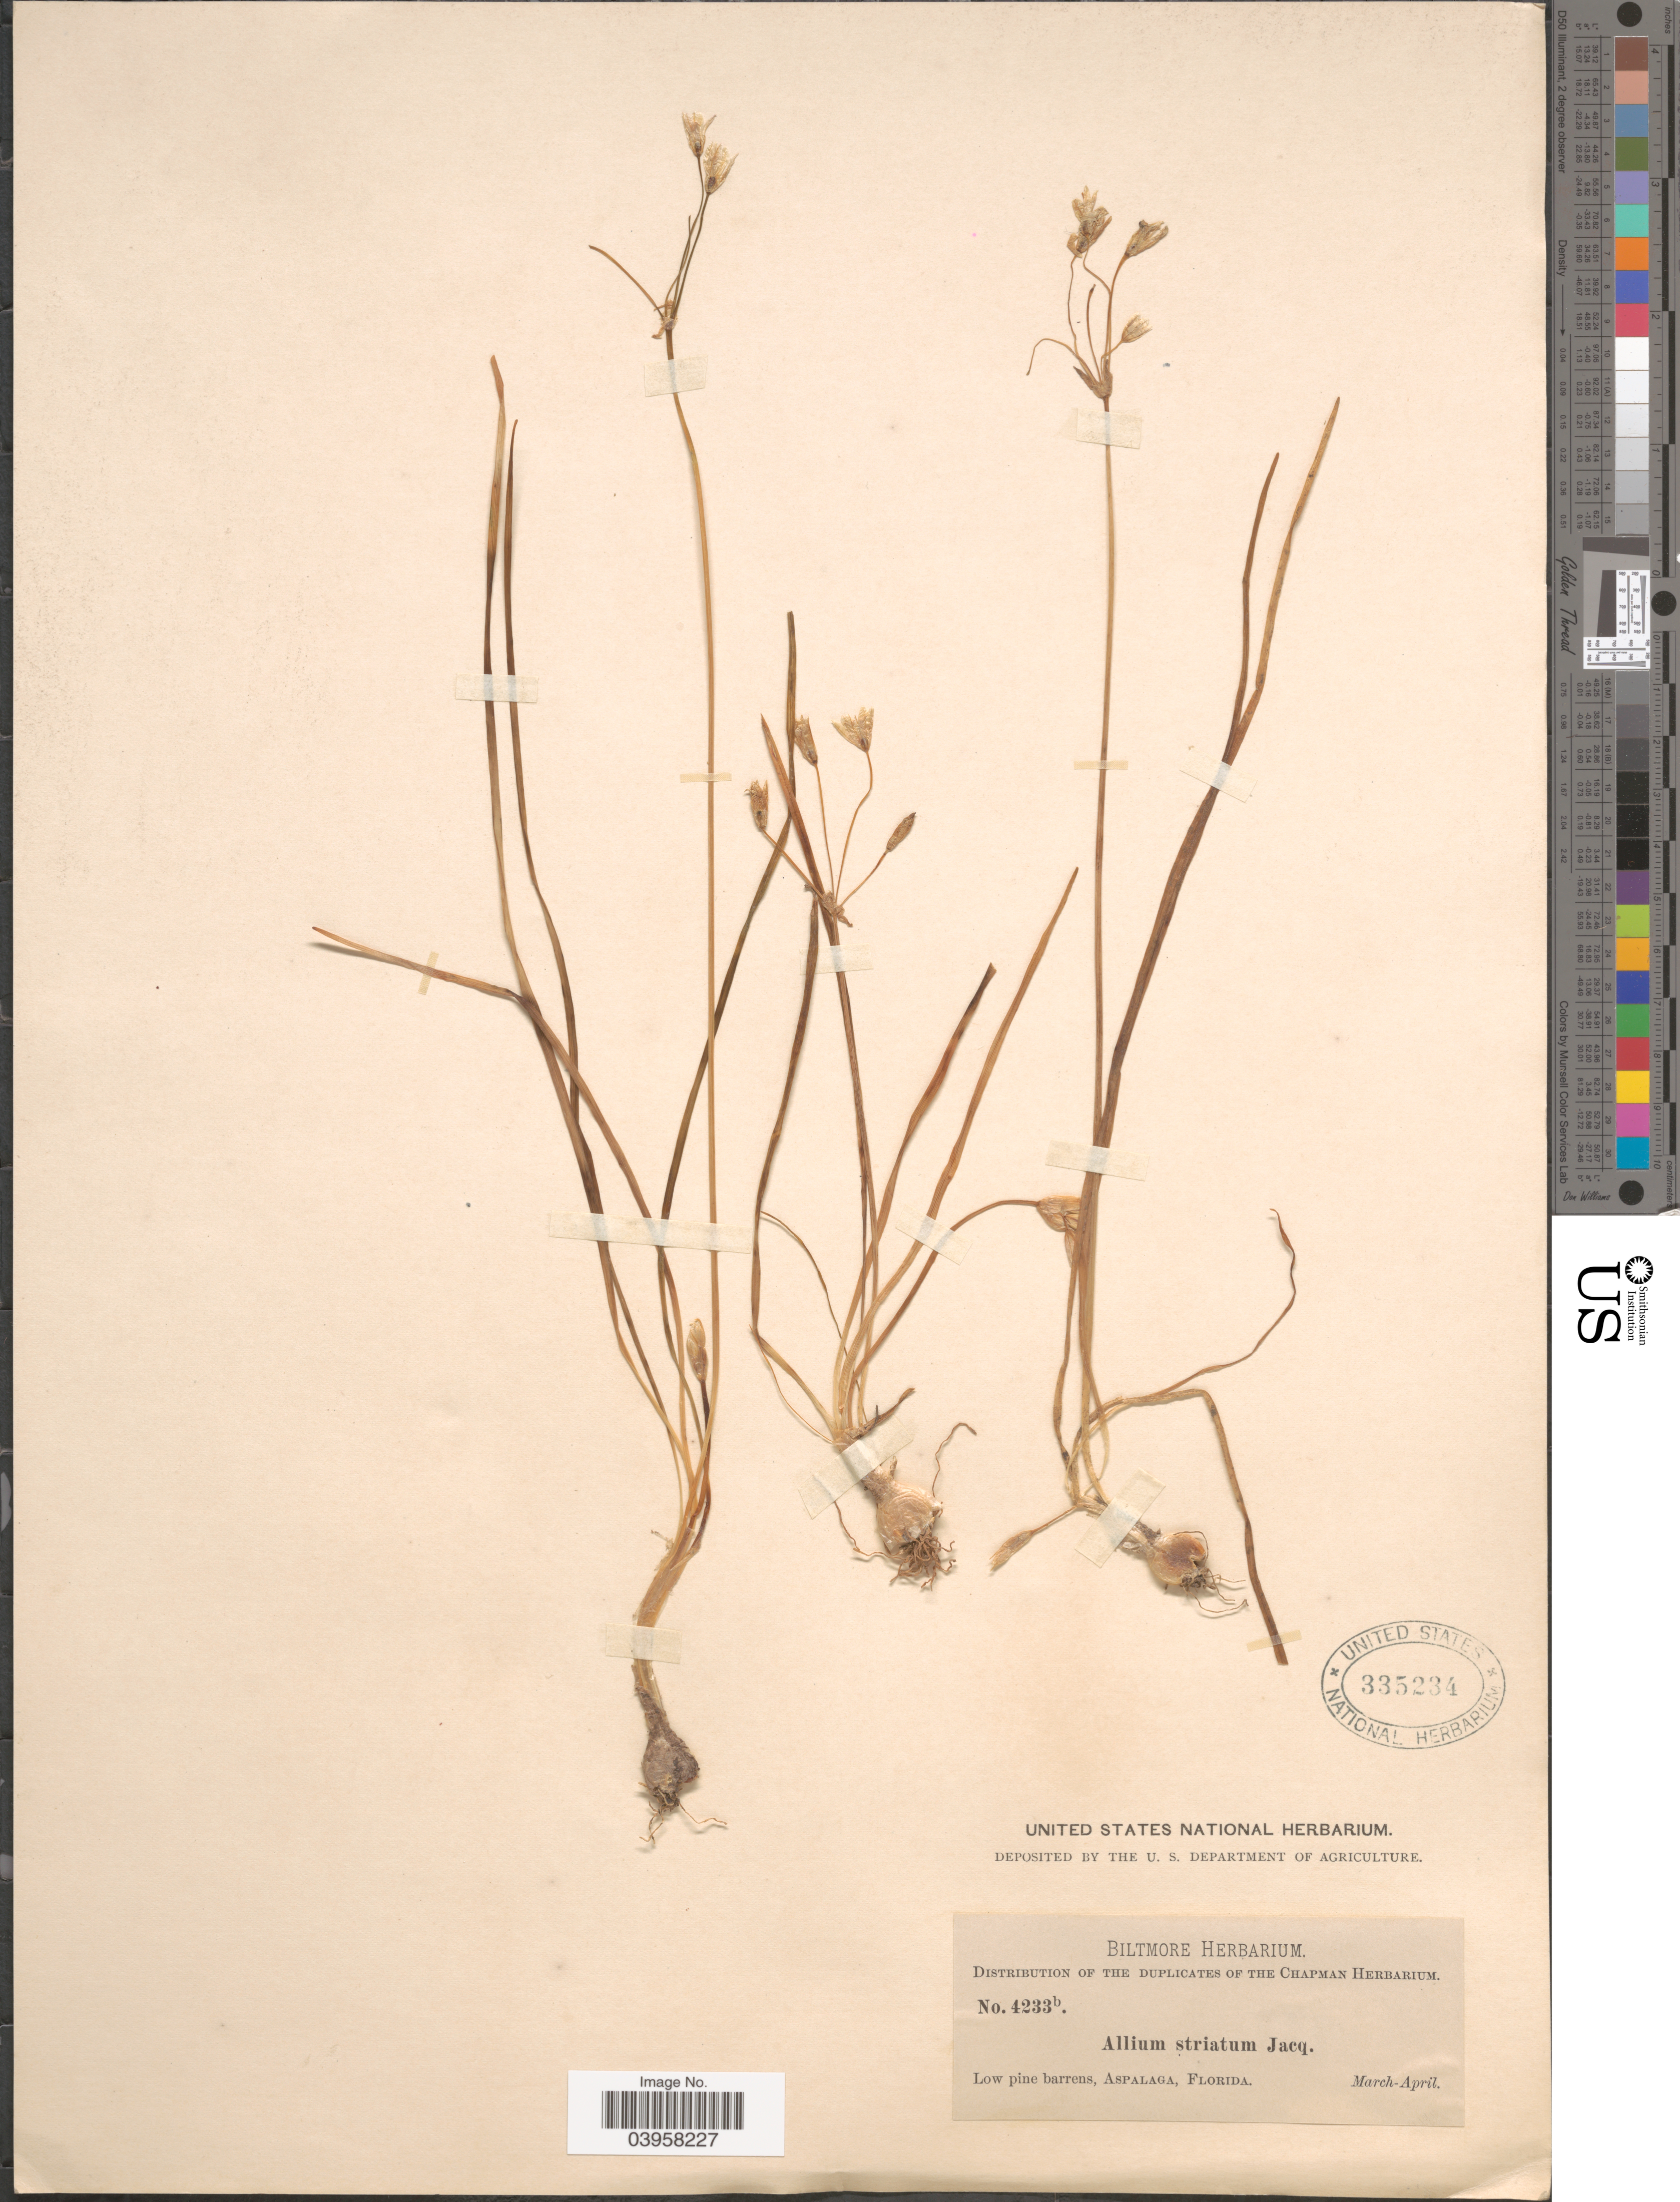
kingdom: Plantae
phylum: Tracheophyta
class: Liliopsida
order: Asparagales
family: Amaryllidaceae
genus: Nothoscordum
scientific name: Nothoscordum bivalve var. bivalve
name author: (L.) Britton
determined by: Strong, Mark T., (BOT), Smithsonian Institution - National Museum of Natural History (UNITED STATES)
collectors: ex herb. Biltmore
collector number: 4233b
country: United States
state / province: Florida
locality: Low pine barrens, Aspalaga.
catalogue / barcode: US 335234